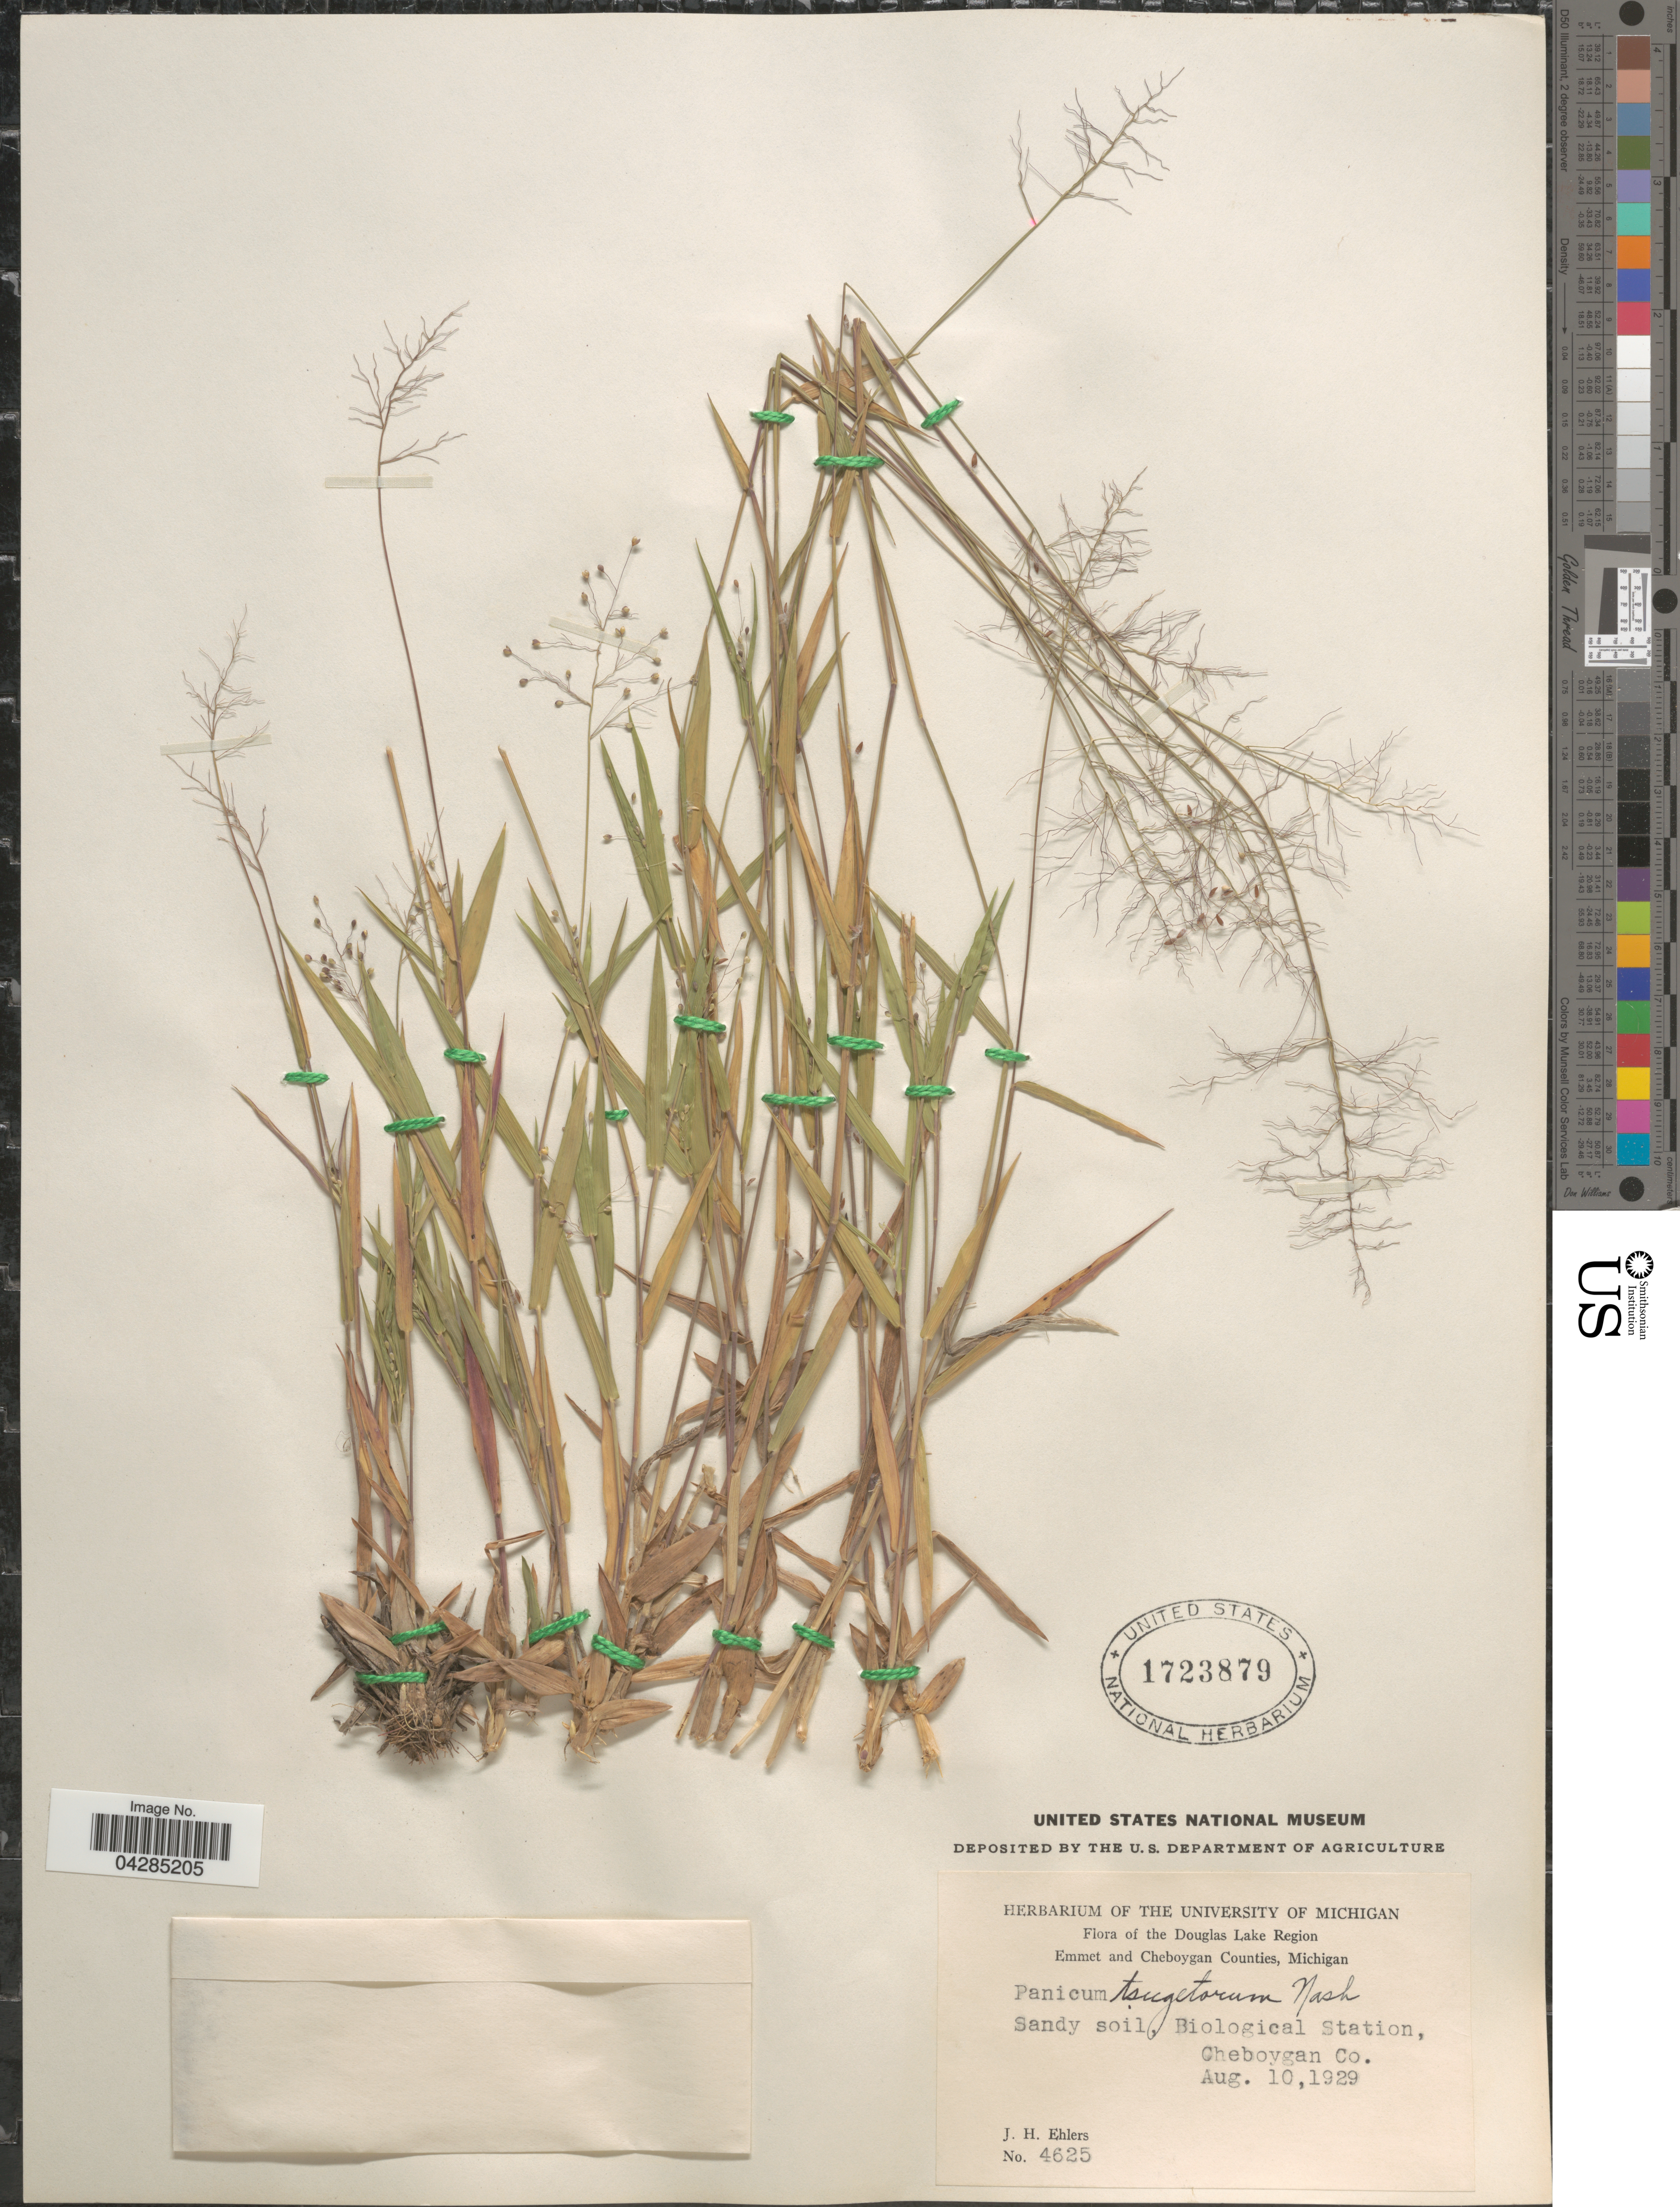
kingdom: Plantae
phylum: Tracheophyta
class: Liliopsida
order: Poales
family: Poaceae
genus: Dichanthelium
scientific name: Dichanthelium portoricense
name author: (Desv. ex Ham.) B.F. Hansen & Wunderlin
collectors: J. H. Ehlers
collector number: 4625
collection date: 1929-08-10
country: United States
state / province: Michigan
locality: Douglas Lake Region. Sandy soil, Biological Station, Cheboygan Co.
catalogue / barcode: US 1723879